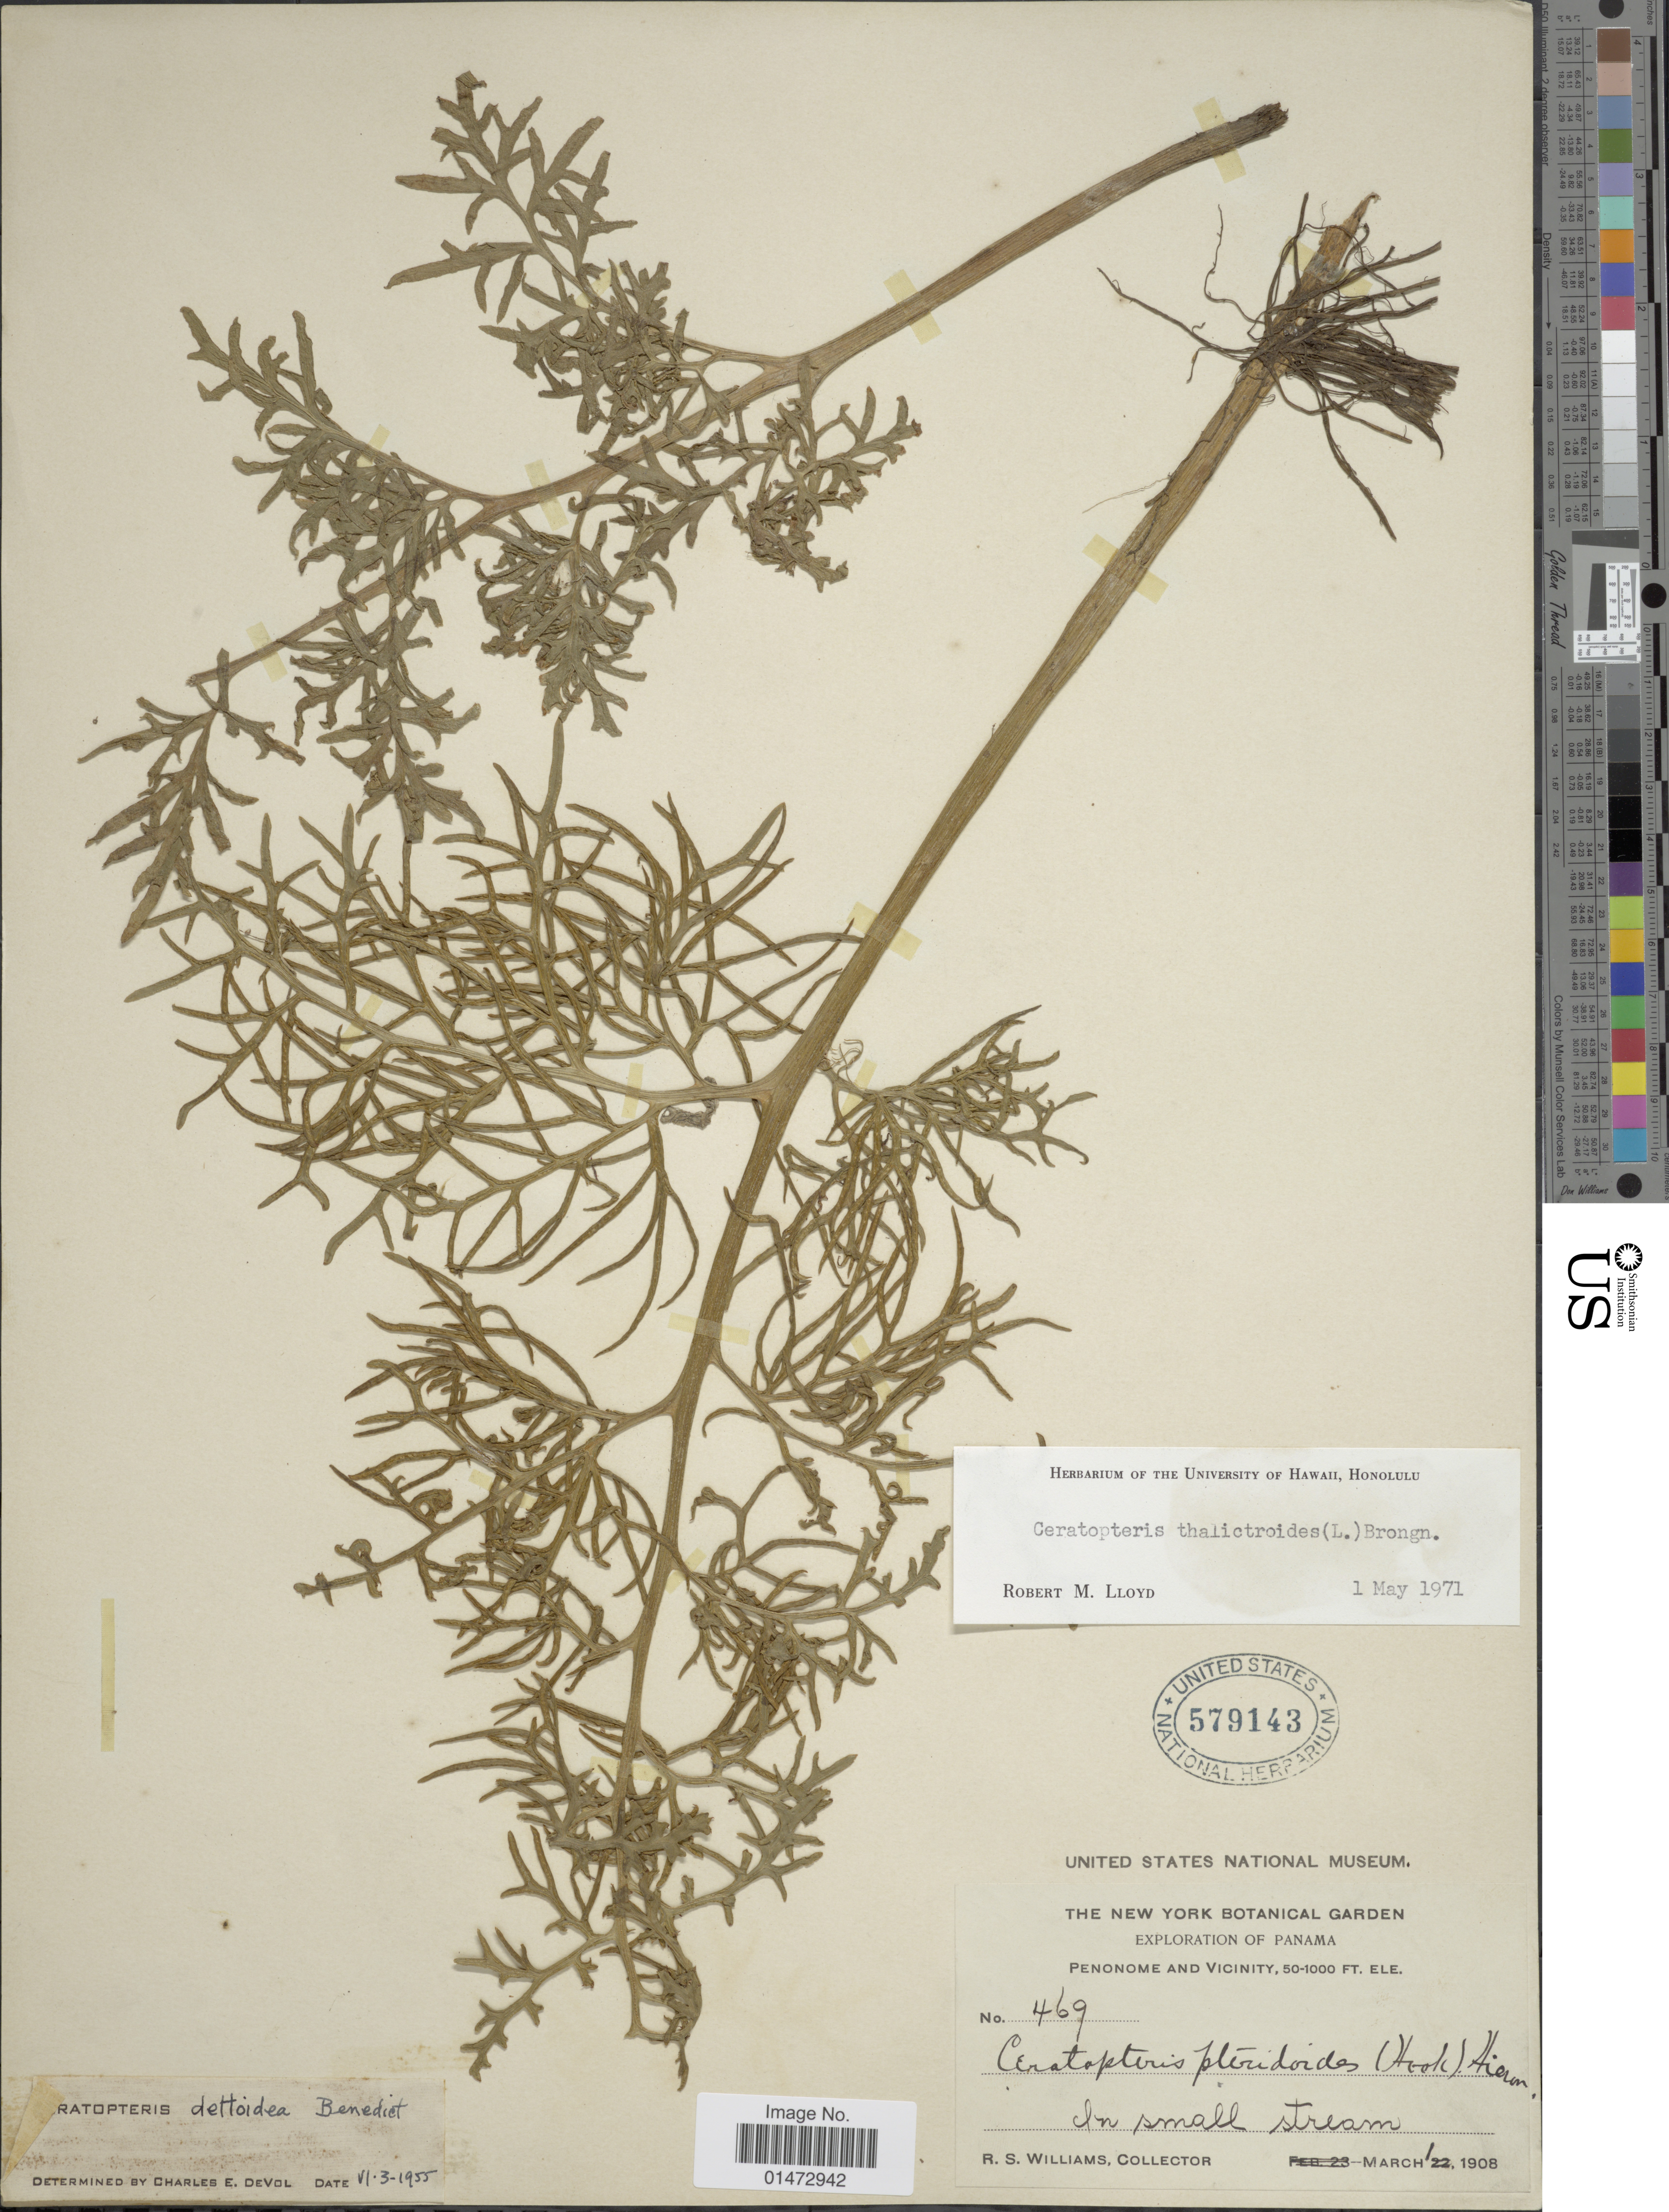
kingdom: Plantae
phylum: Tracheophyta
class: Polypodiopsida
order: Polypodiales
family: Pteridaceae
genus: Ceratopteris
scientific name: Ceratopteris thalictroides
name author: (L.) Brongn.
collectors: R. S. Williams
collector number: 469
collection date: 1908-03-01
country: Panama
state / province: Panamá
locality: Penonome and Vicinity. In small stream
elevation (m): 15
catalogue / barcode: US 579143